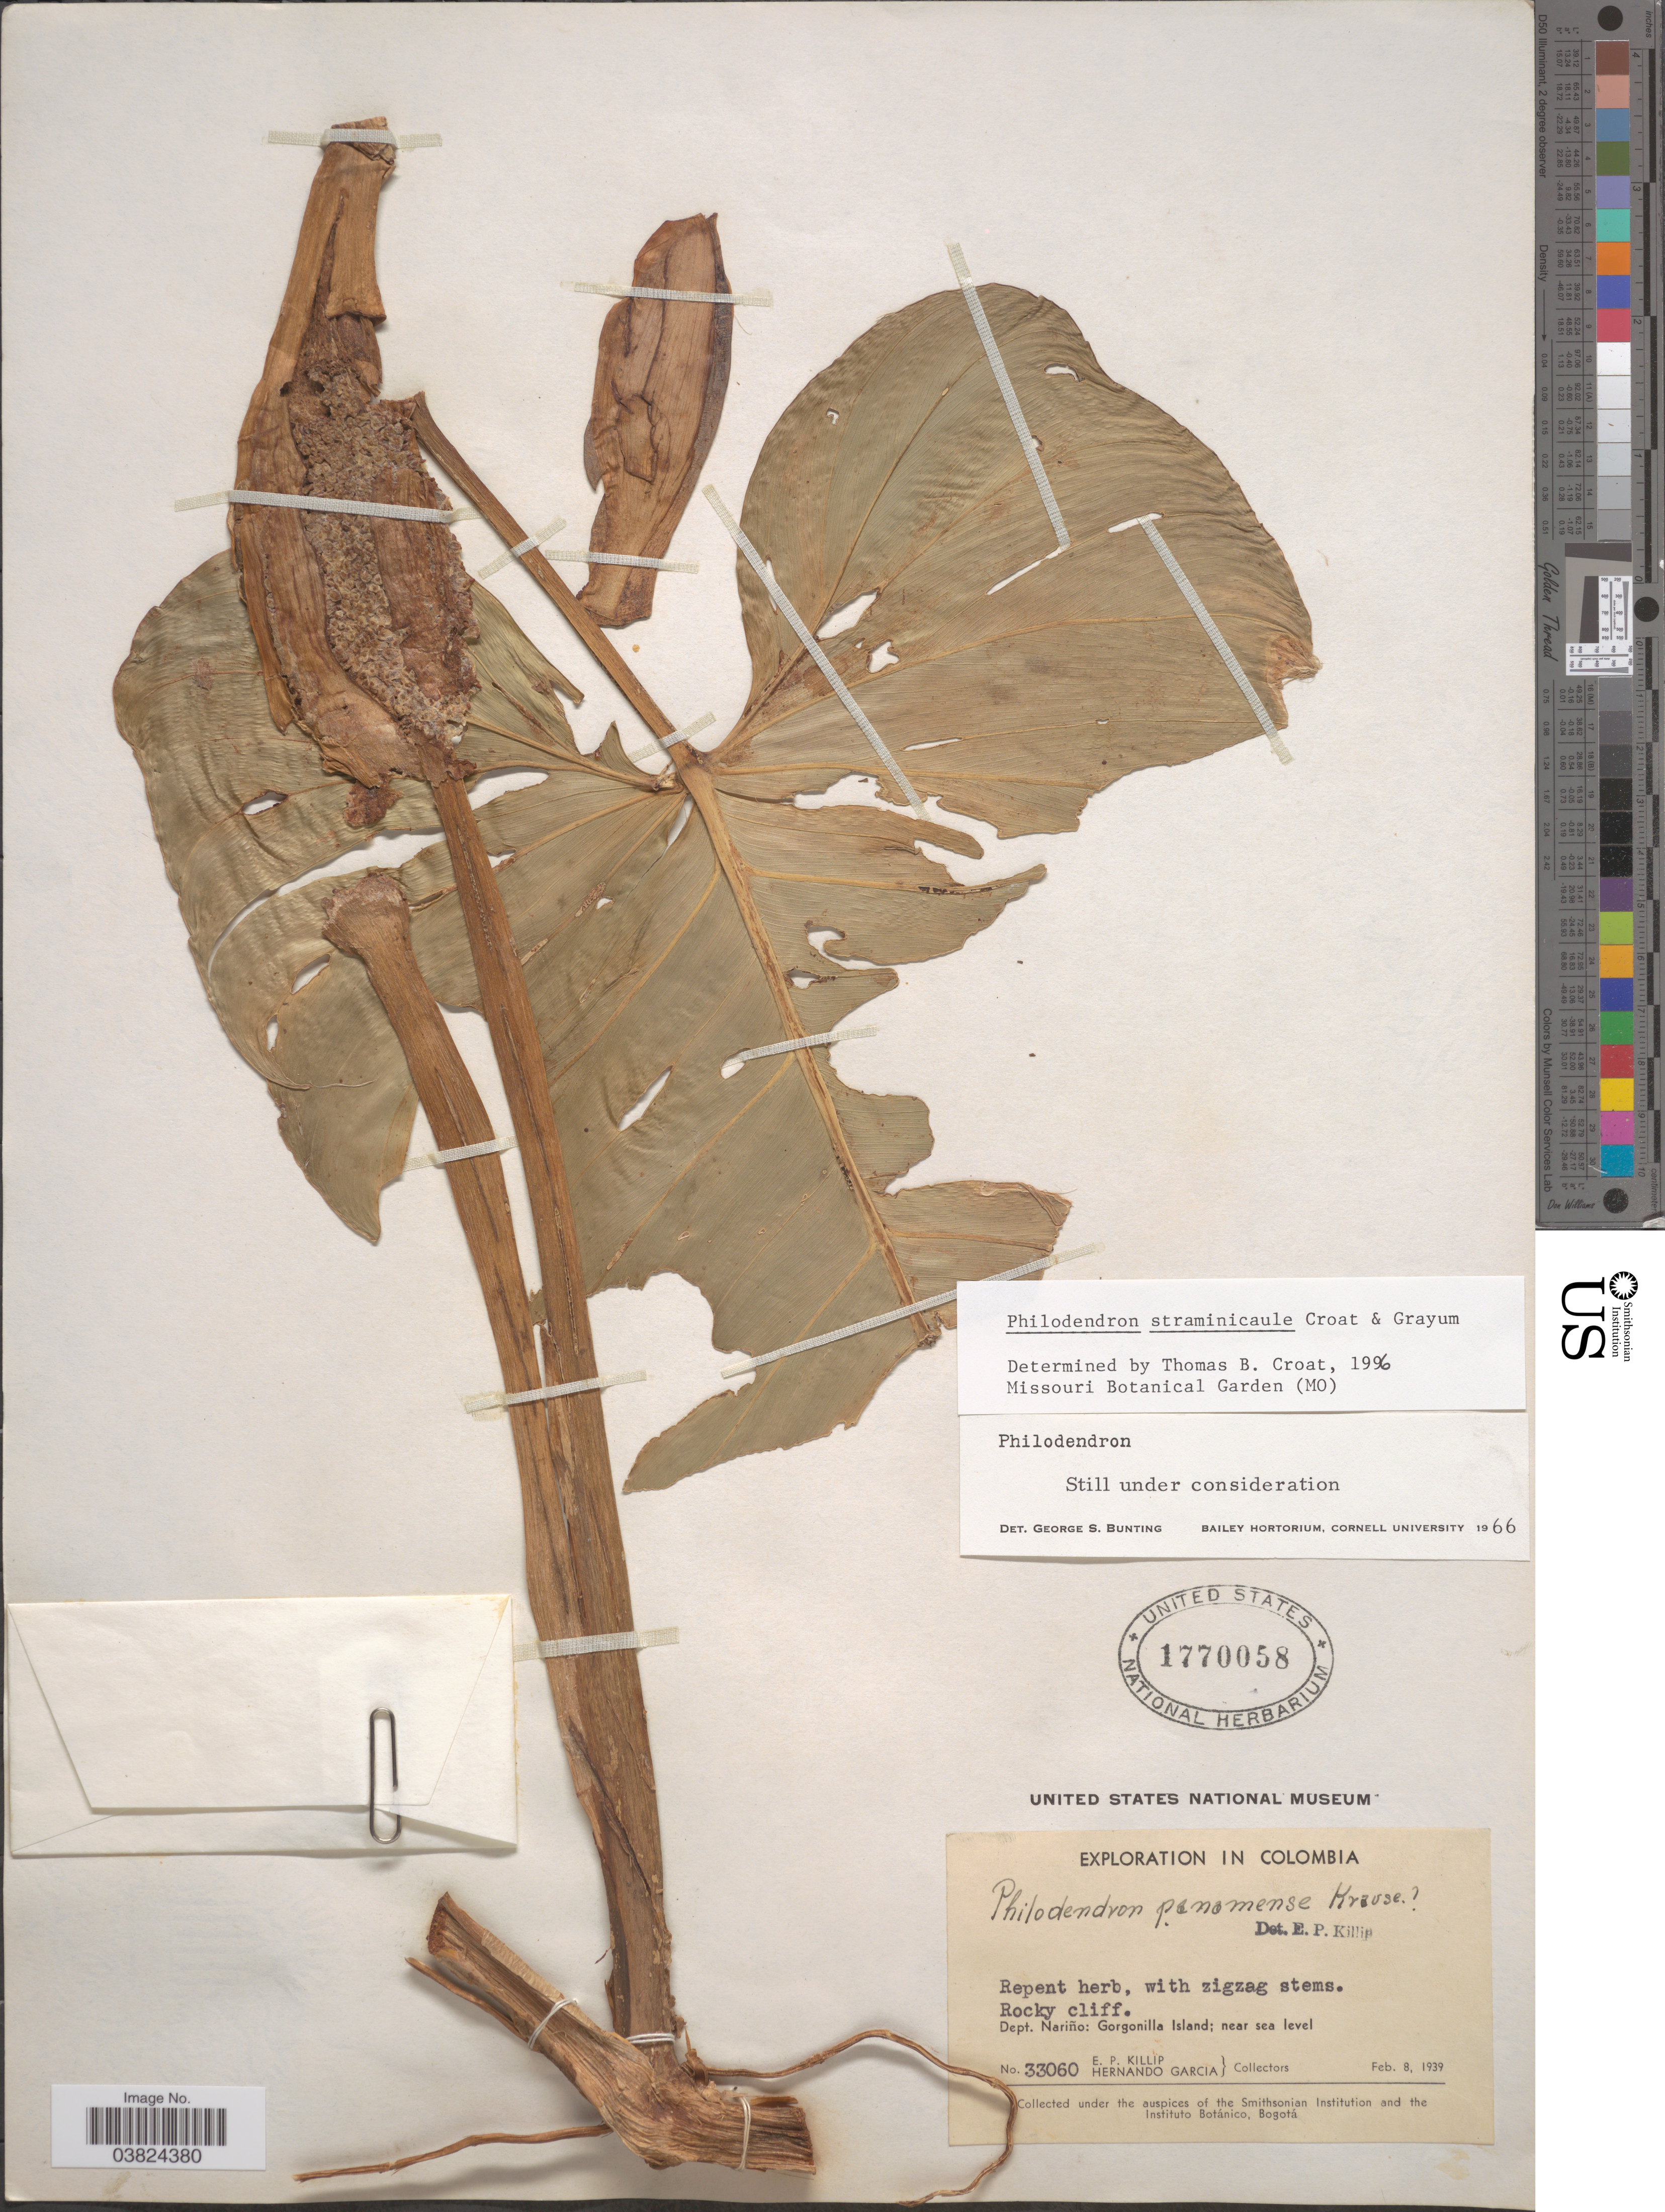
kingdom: Plantae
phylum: Tracheophyta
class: Liliopsida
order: Alismatales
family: Araceae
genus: Philodendron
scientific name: Philodendron straminicaule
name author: Croat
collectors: E. P. Killip & H. Garcia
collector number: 33060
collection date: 1939-02-08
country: Colombia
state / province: Nariño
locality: Dept. Nariño: Gorgonilla Island.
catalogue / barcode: US 1770058